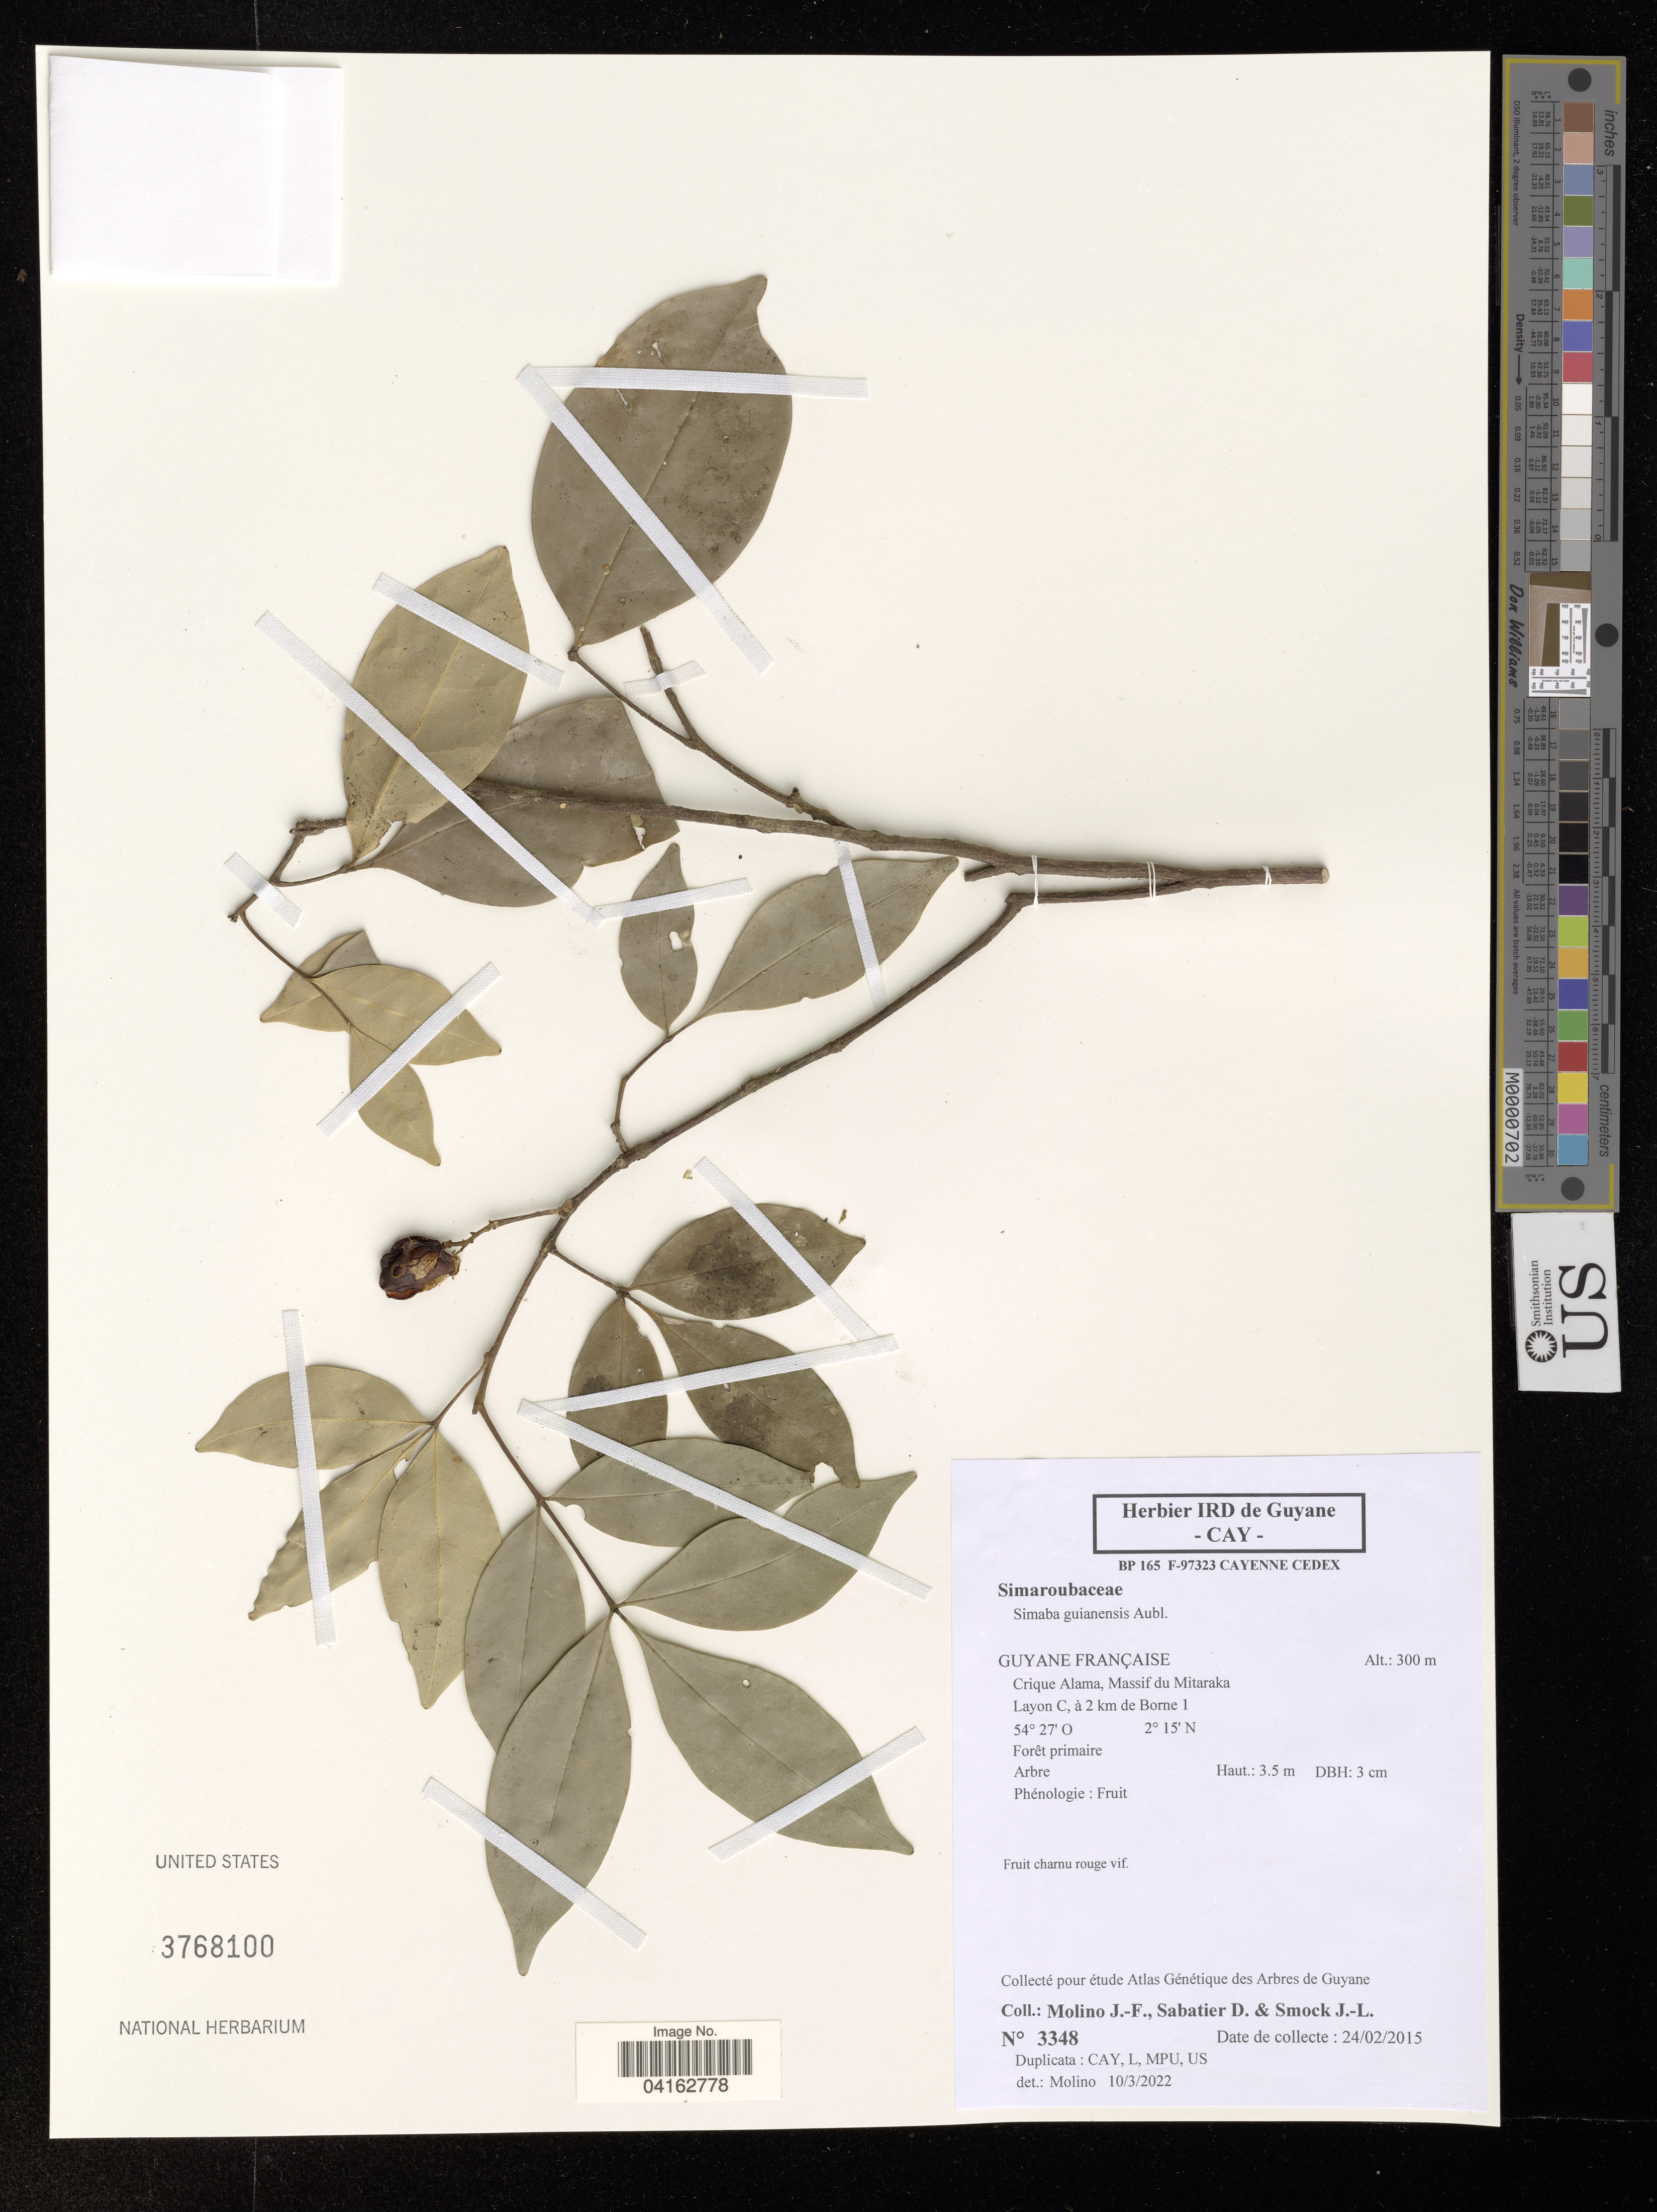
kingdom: Plantae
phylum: Tracheophyta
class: Magnoliopsida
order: Sapindales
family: Simaroubaceae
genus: Simaba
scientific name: Simaba guianensis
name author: Aubl.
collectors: J. Molino, D. Sabatier & J. Smock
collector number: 3348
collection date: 2015-02-24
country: French Guiana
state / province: Cayenne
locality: Crique Alama, Massif du Mitaraka Layon C, à 2 km de Borne 1.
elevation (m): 300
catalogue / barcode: US 3768100